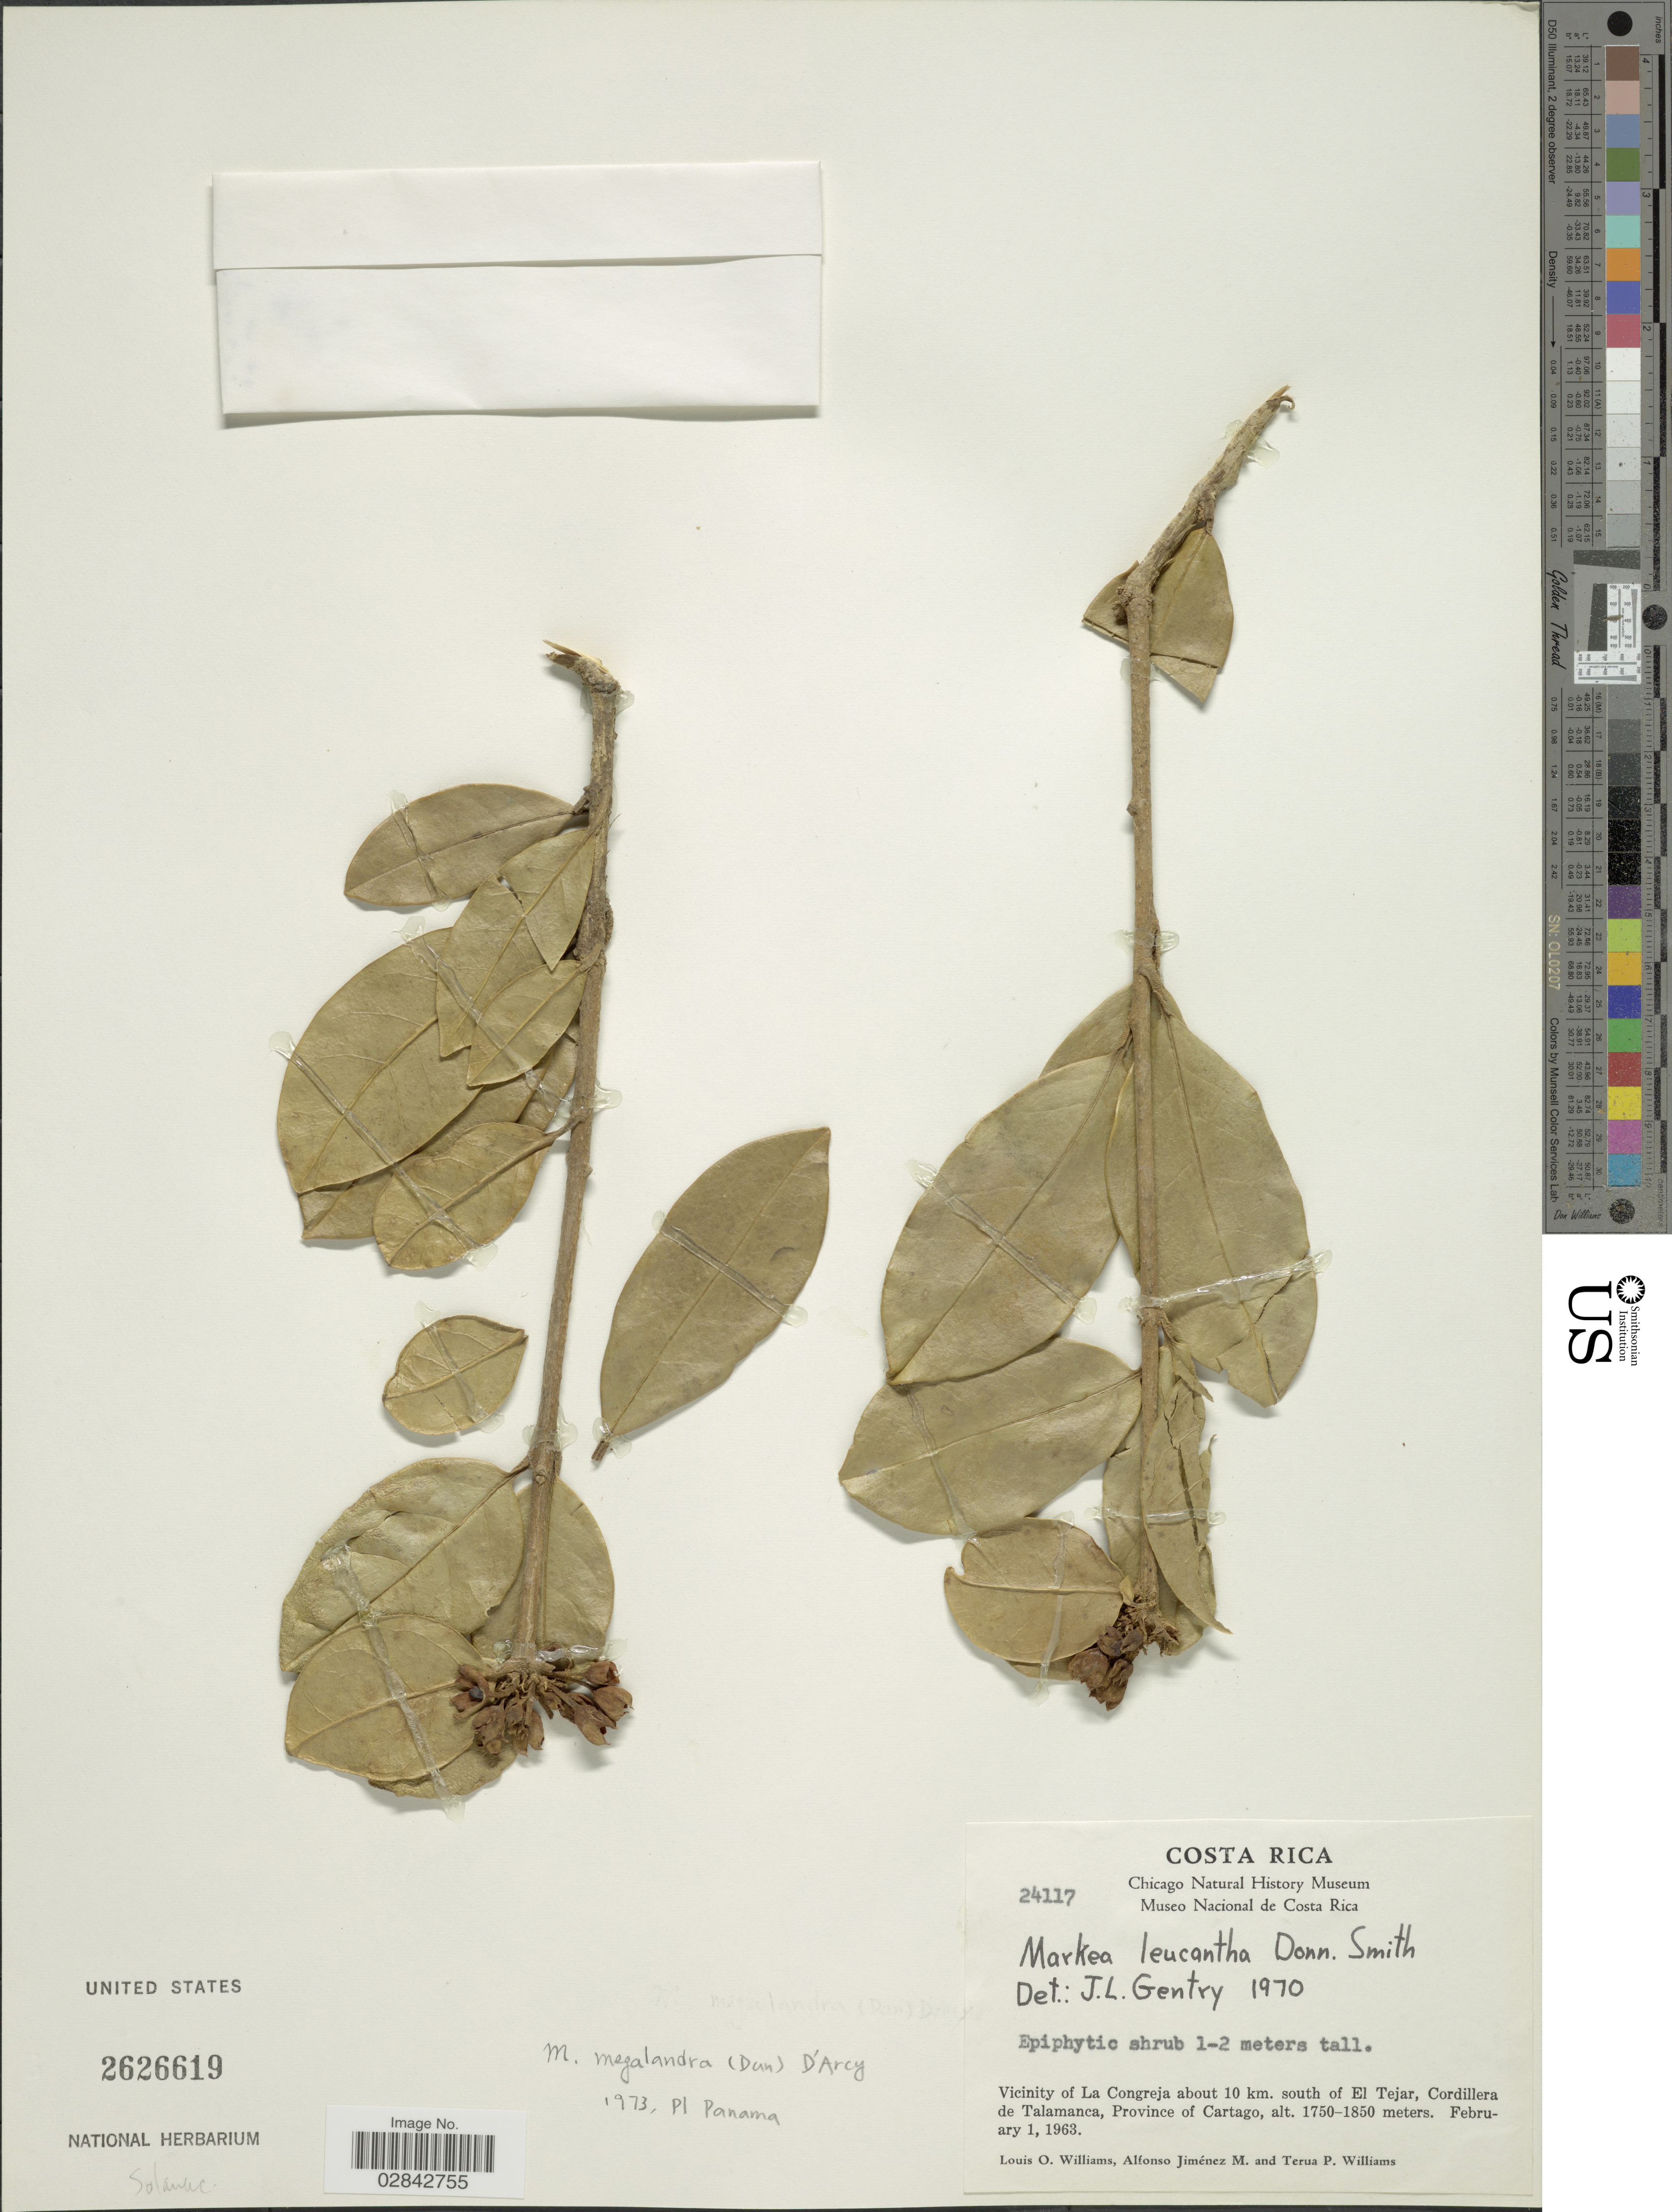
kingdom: Plantae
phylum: Tracheophyta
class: Magnoliopsida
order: Solanales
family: Solanaceae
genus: Markea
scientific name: Markea megalandra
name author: (Dunal) D'Arcy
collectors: L. O. Williams, A. Jimenez M. & T. Williams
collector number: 24117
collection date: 1963-02-01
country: Costa Rica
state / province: Cartago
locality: Vicinity of La Congreja about 10 km. south of El Tejar, Cordillera de Talamanca.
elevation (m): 1750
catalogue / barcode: US 2626619